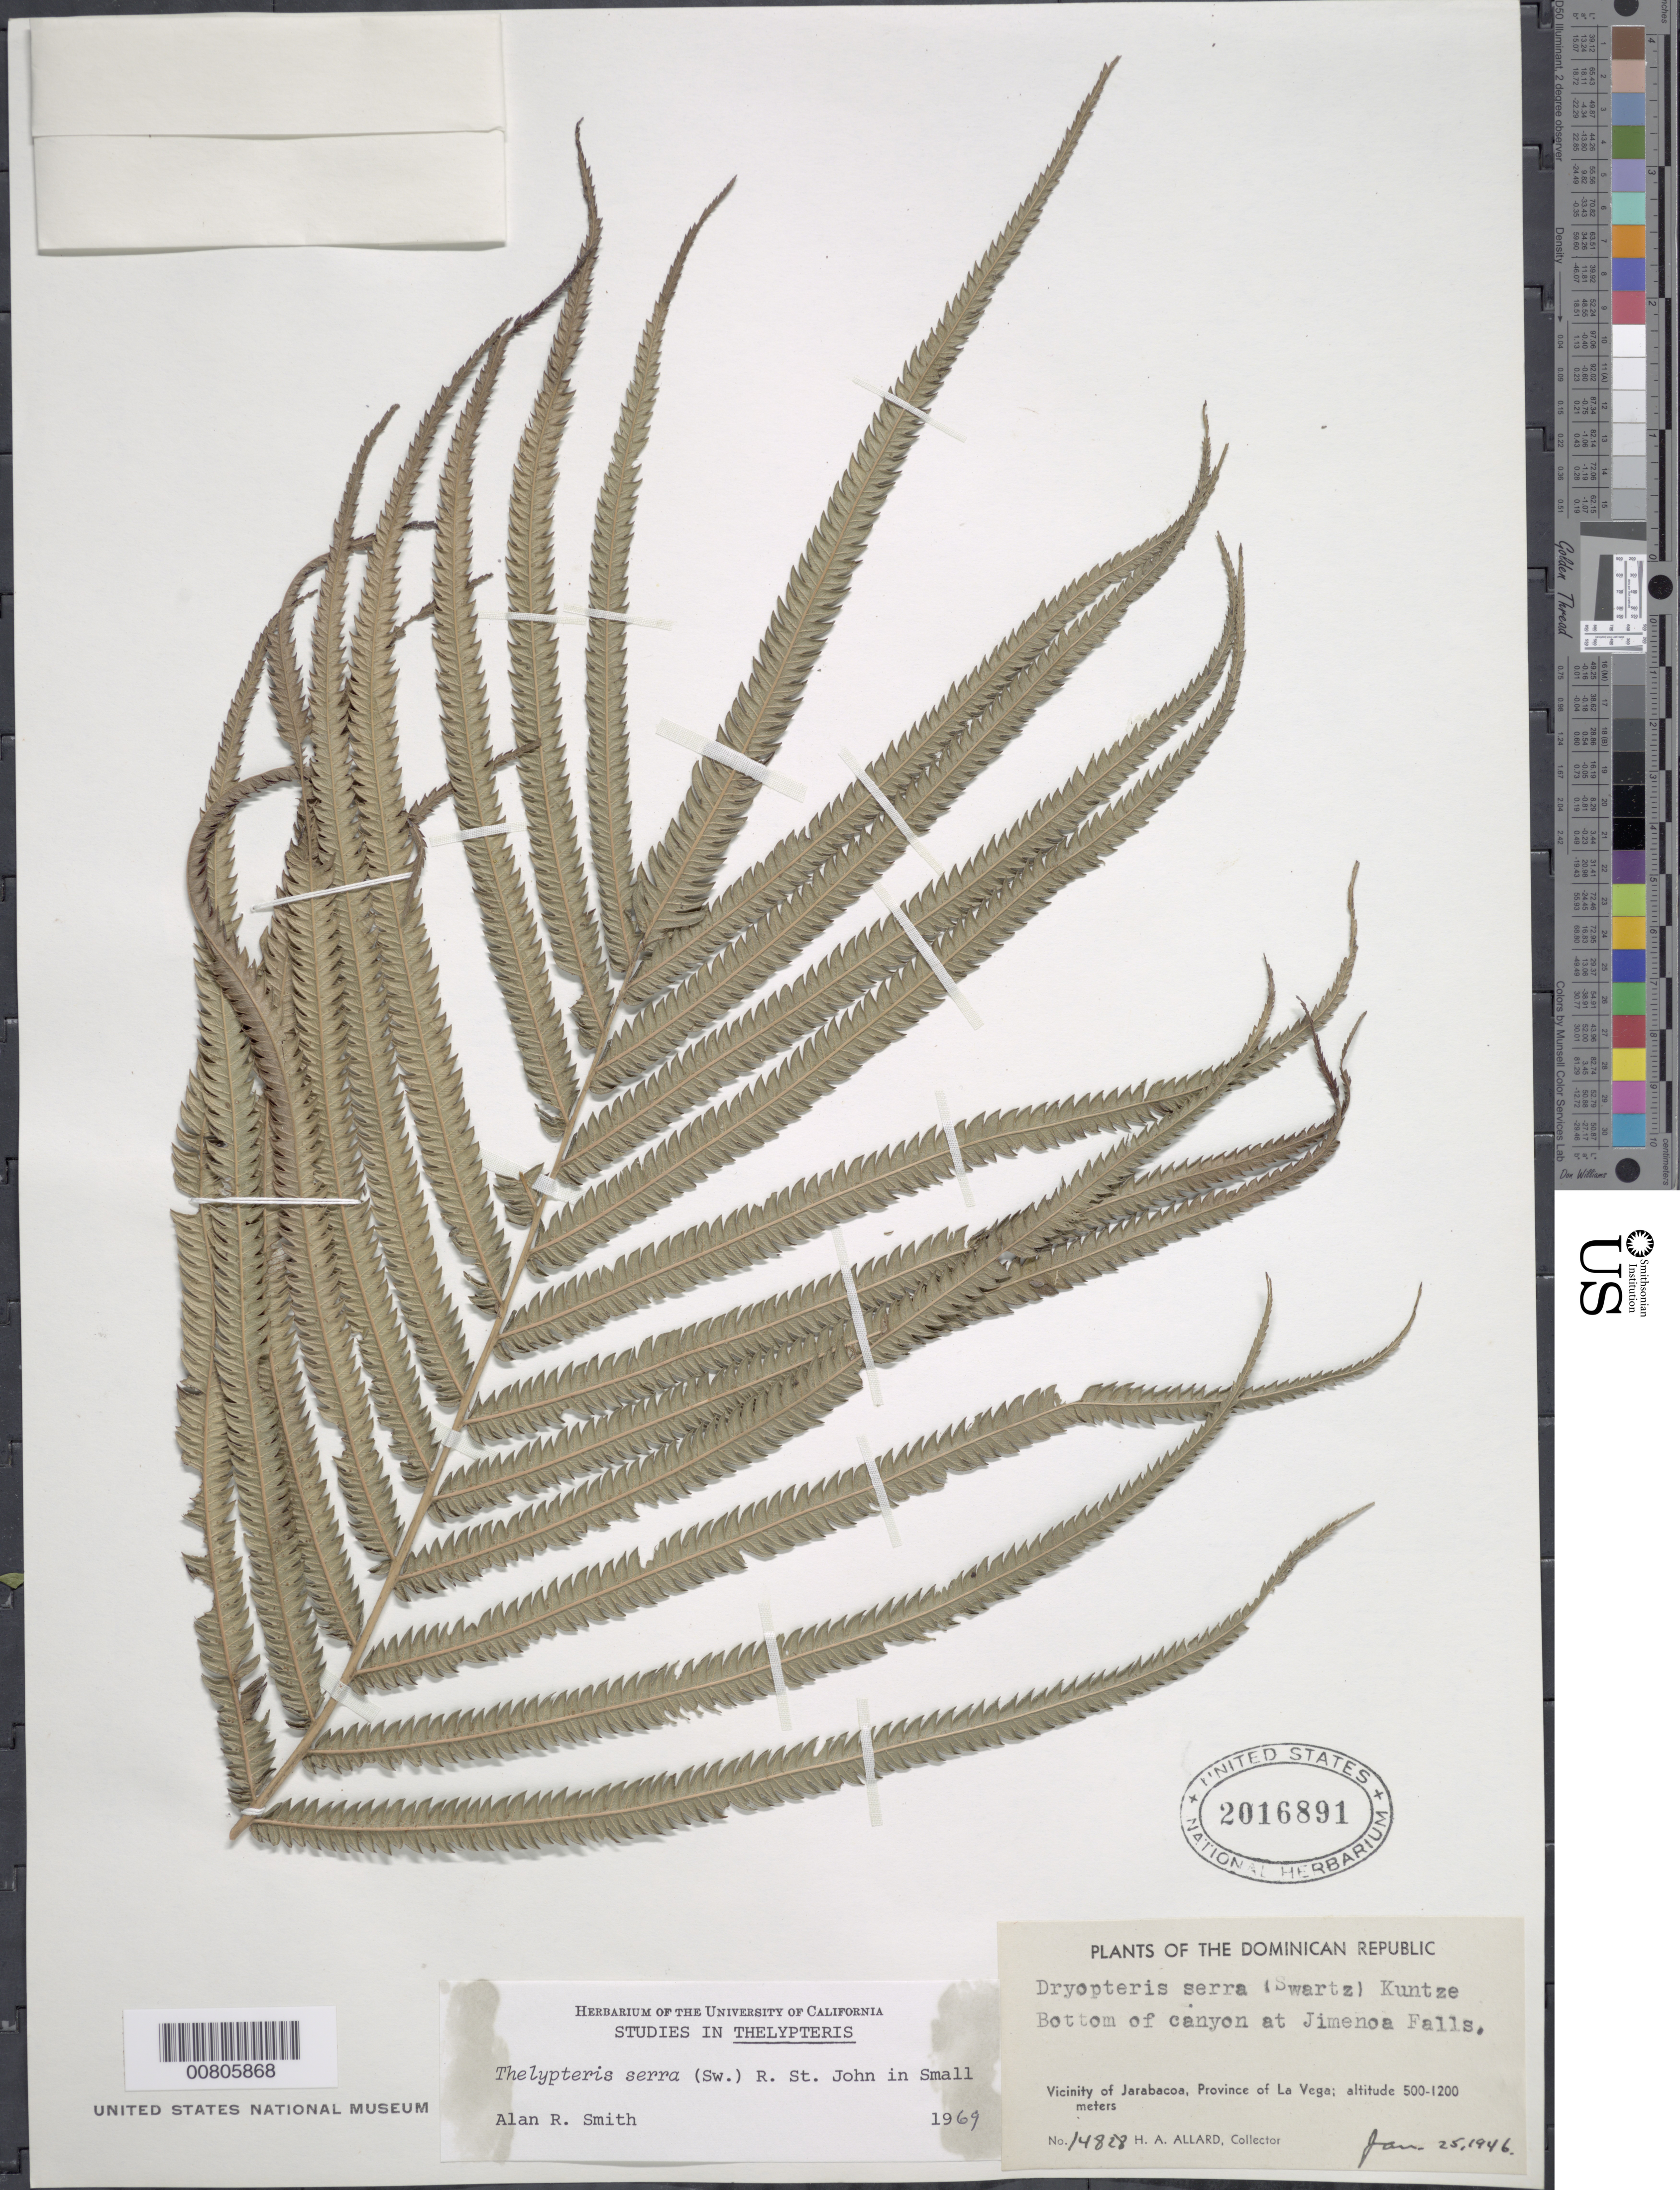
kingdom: Plantae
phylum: Tracheophyta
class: Polypodiopsida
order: Polypodiales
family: Thelypteridaceae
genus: Christella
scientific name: Christella serra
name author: (Sw.) Holttum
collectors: H. A. Allard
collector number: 14828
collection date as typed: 25 Jan 1946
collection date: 1946-01-25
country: Dominican Republic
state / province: La Vega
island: Hispaniola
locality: Jarabacoa, Jimenoa Falls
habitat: Bottom of canyon at Falls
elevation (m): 500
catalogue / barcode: US 2016891